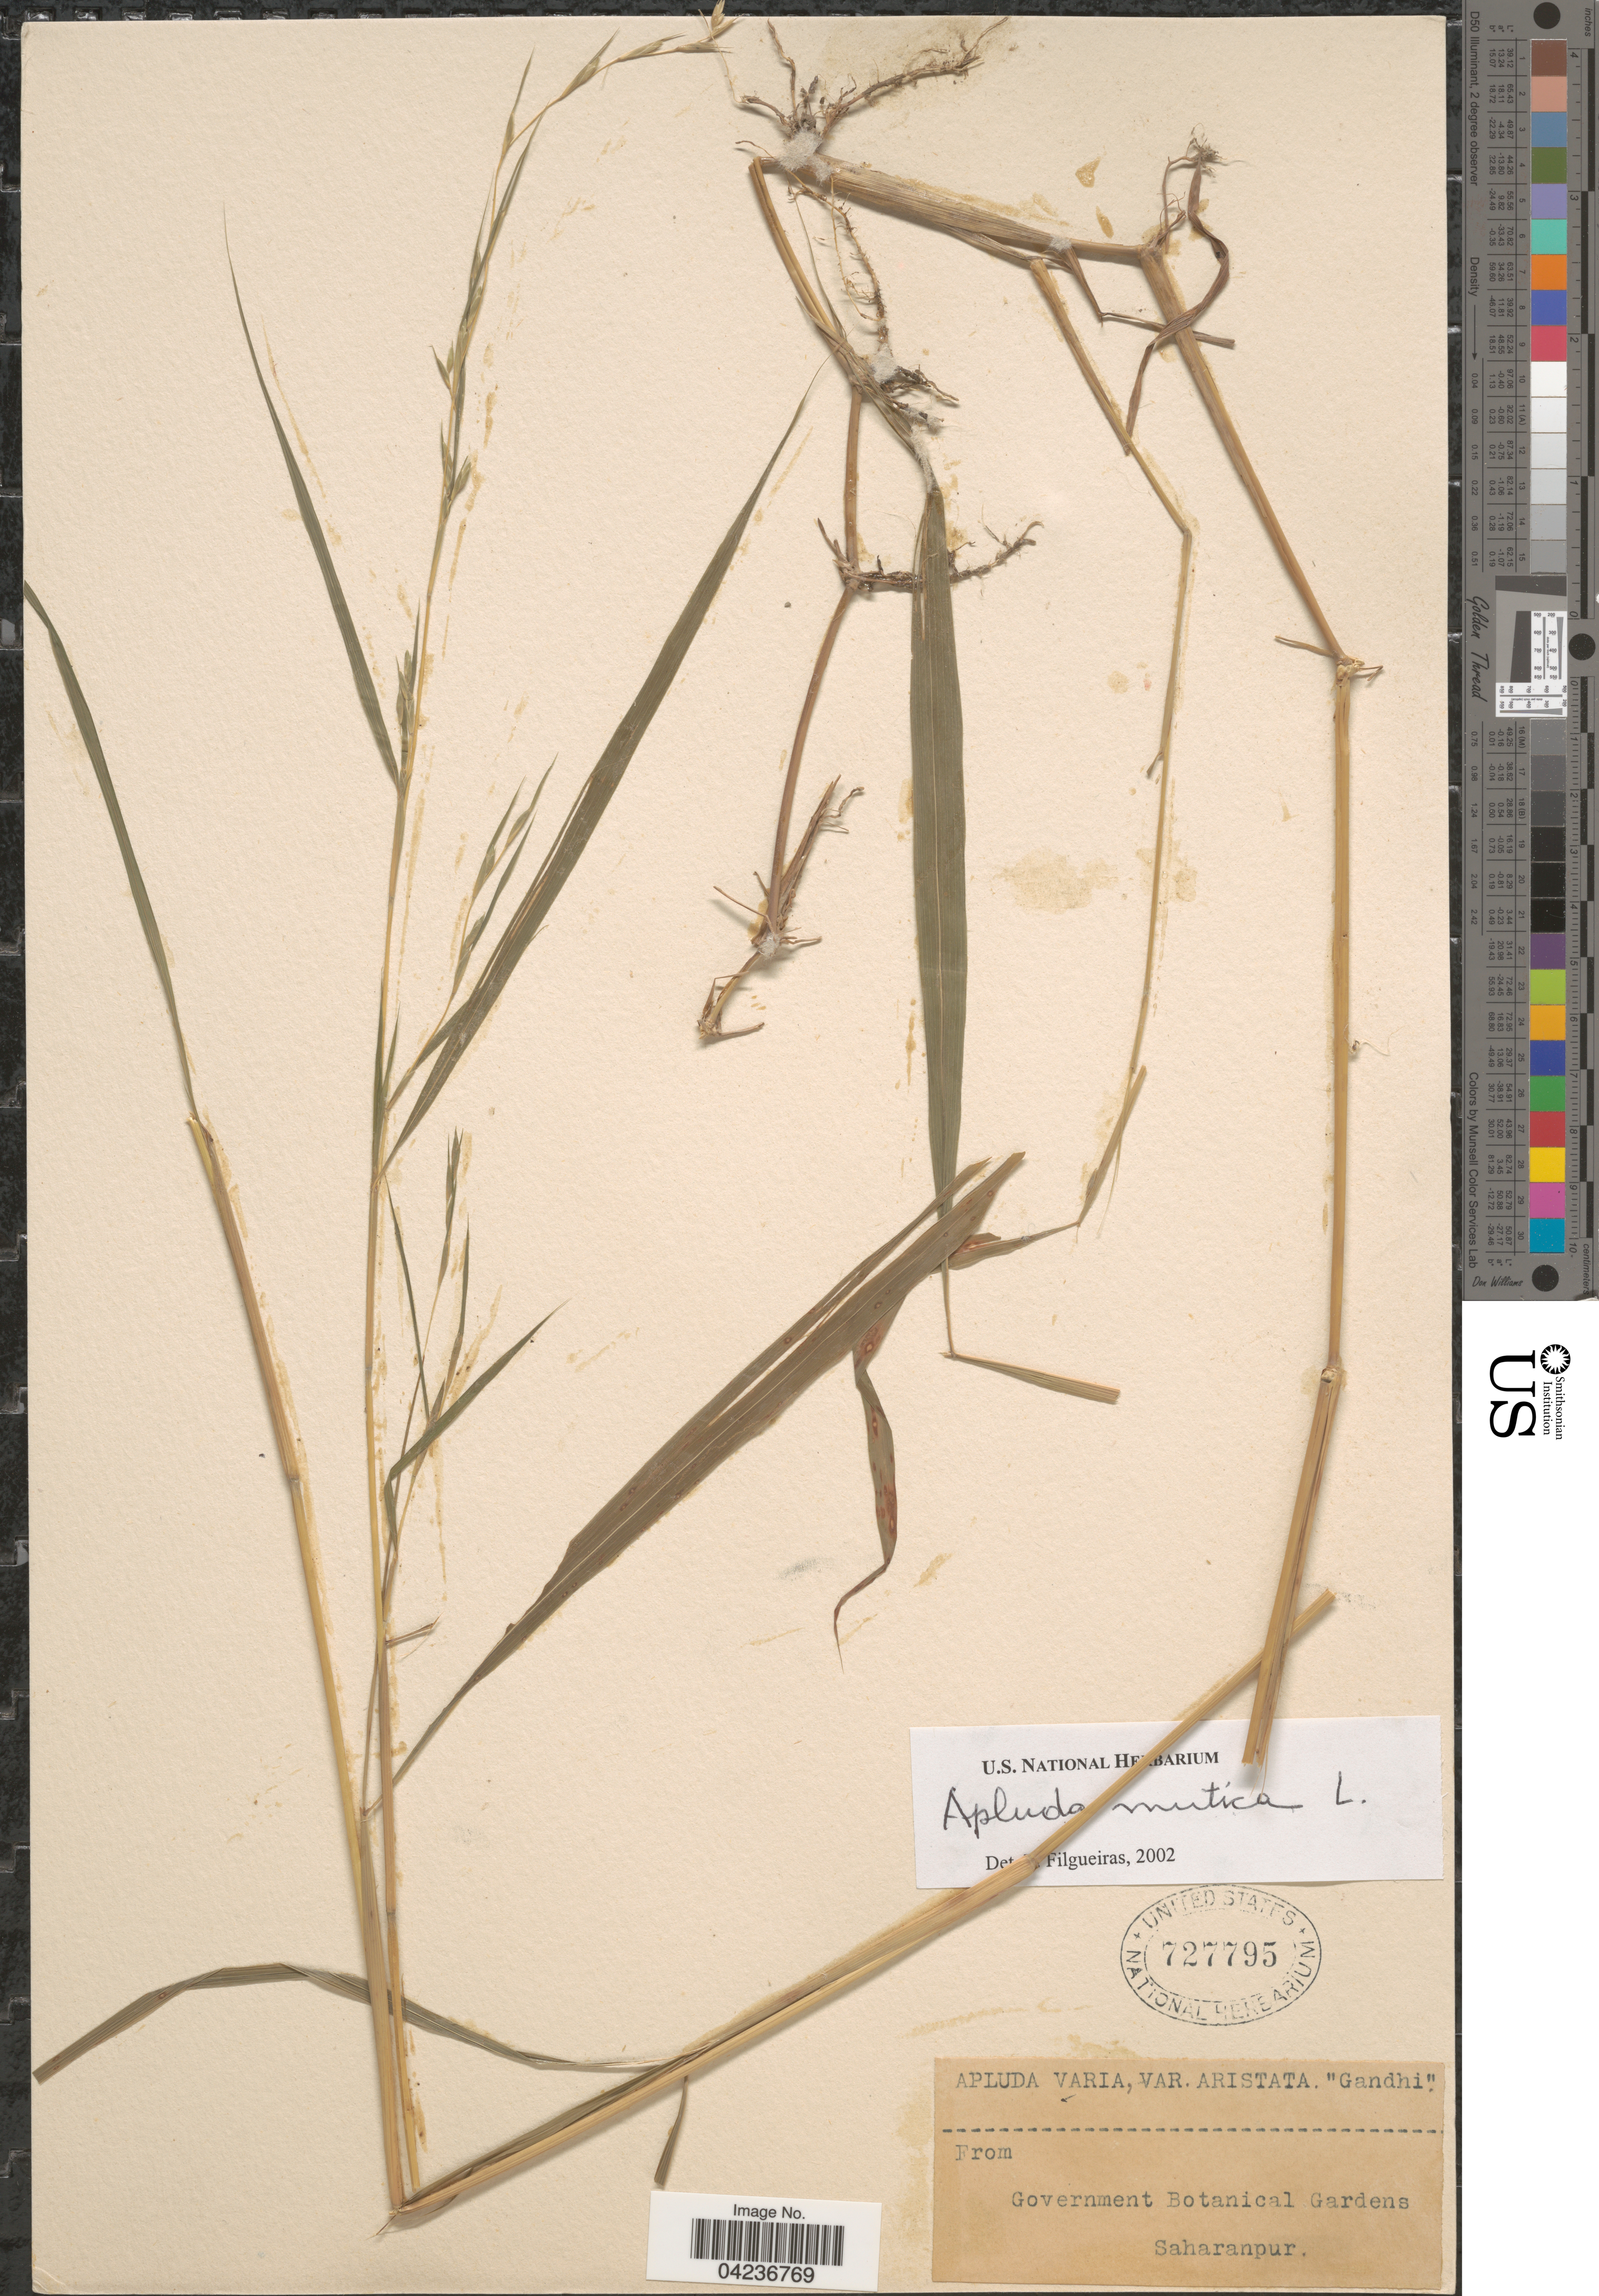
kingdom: Plantae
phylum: Tracheophyta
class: Liliopsida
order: Poales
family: Poaceae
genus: Apluda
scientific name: Apluda mutica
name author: L.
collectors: S. Government Botanical Gardens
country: India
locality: Saharanpur.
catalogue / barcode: US 727795